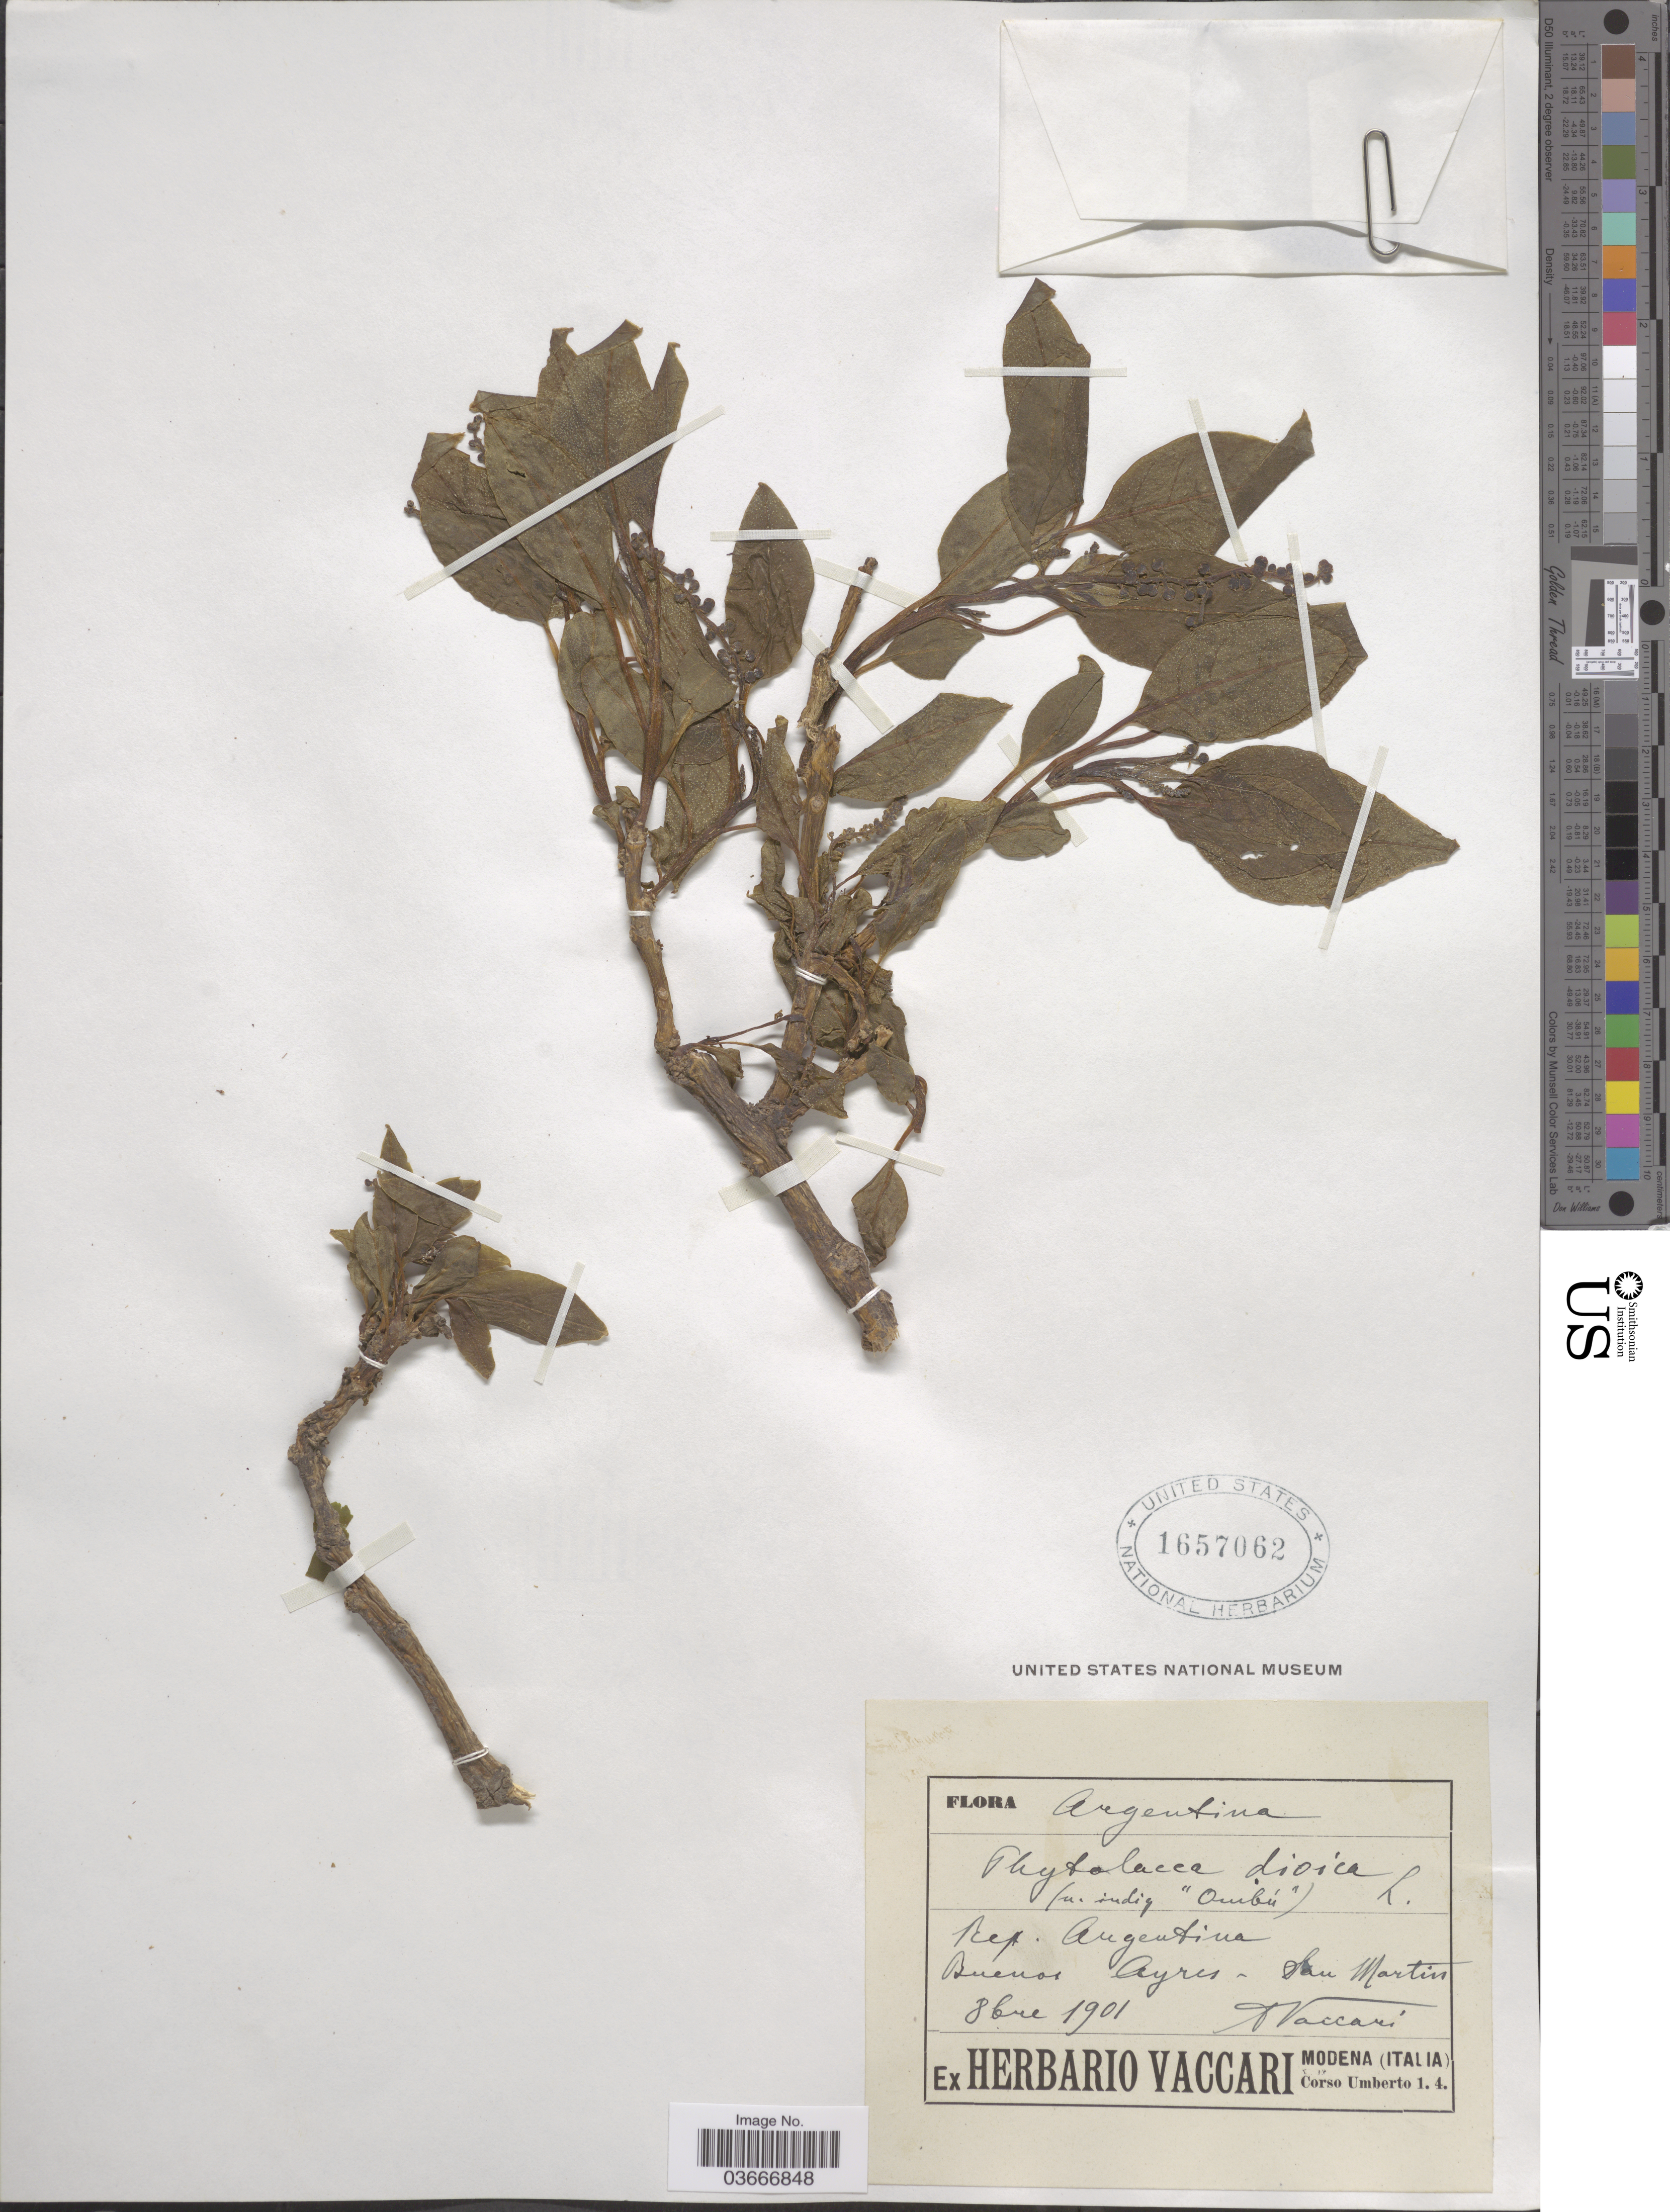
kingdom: Plantae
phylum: Tracheophyta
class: Magnoliopsida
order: Caryophyllales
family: Phytolaccaceae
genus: Phytolacca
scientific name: Phytolacca dioica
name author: L.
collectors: A. Vaccari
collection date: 1901-10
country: Argentina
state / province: Buenos Aires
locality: Buenos Ayres. San Martin.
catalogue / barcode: US 1657062